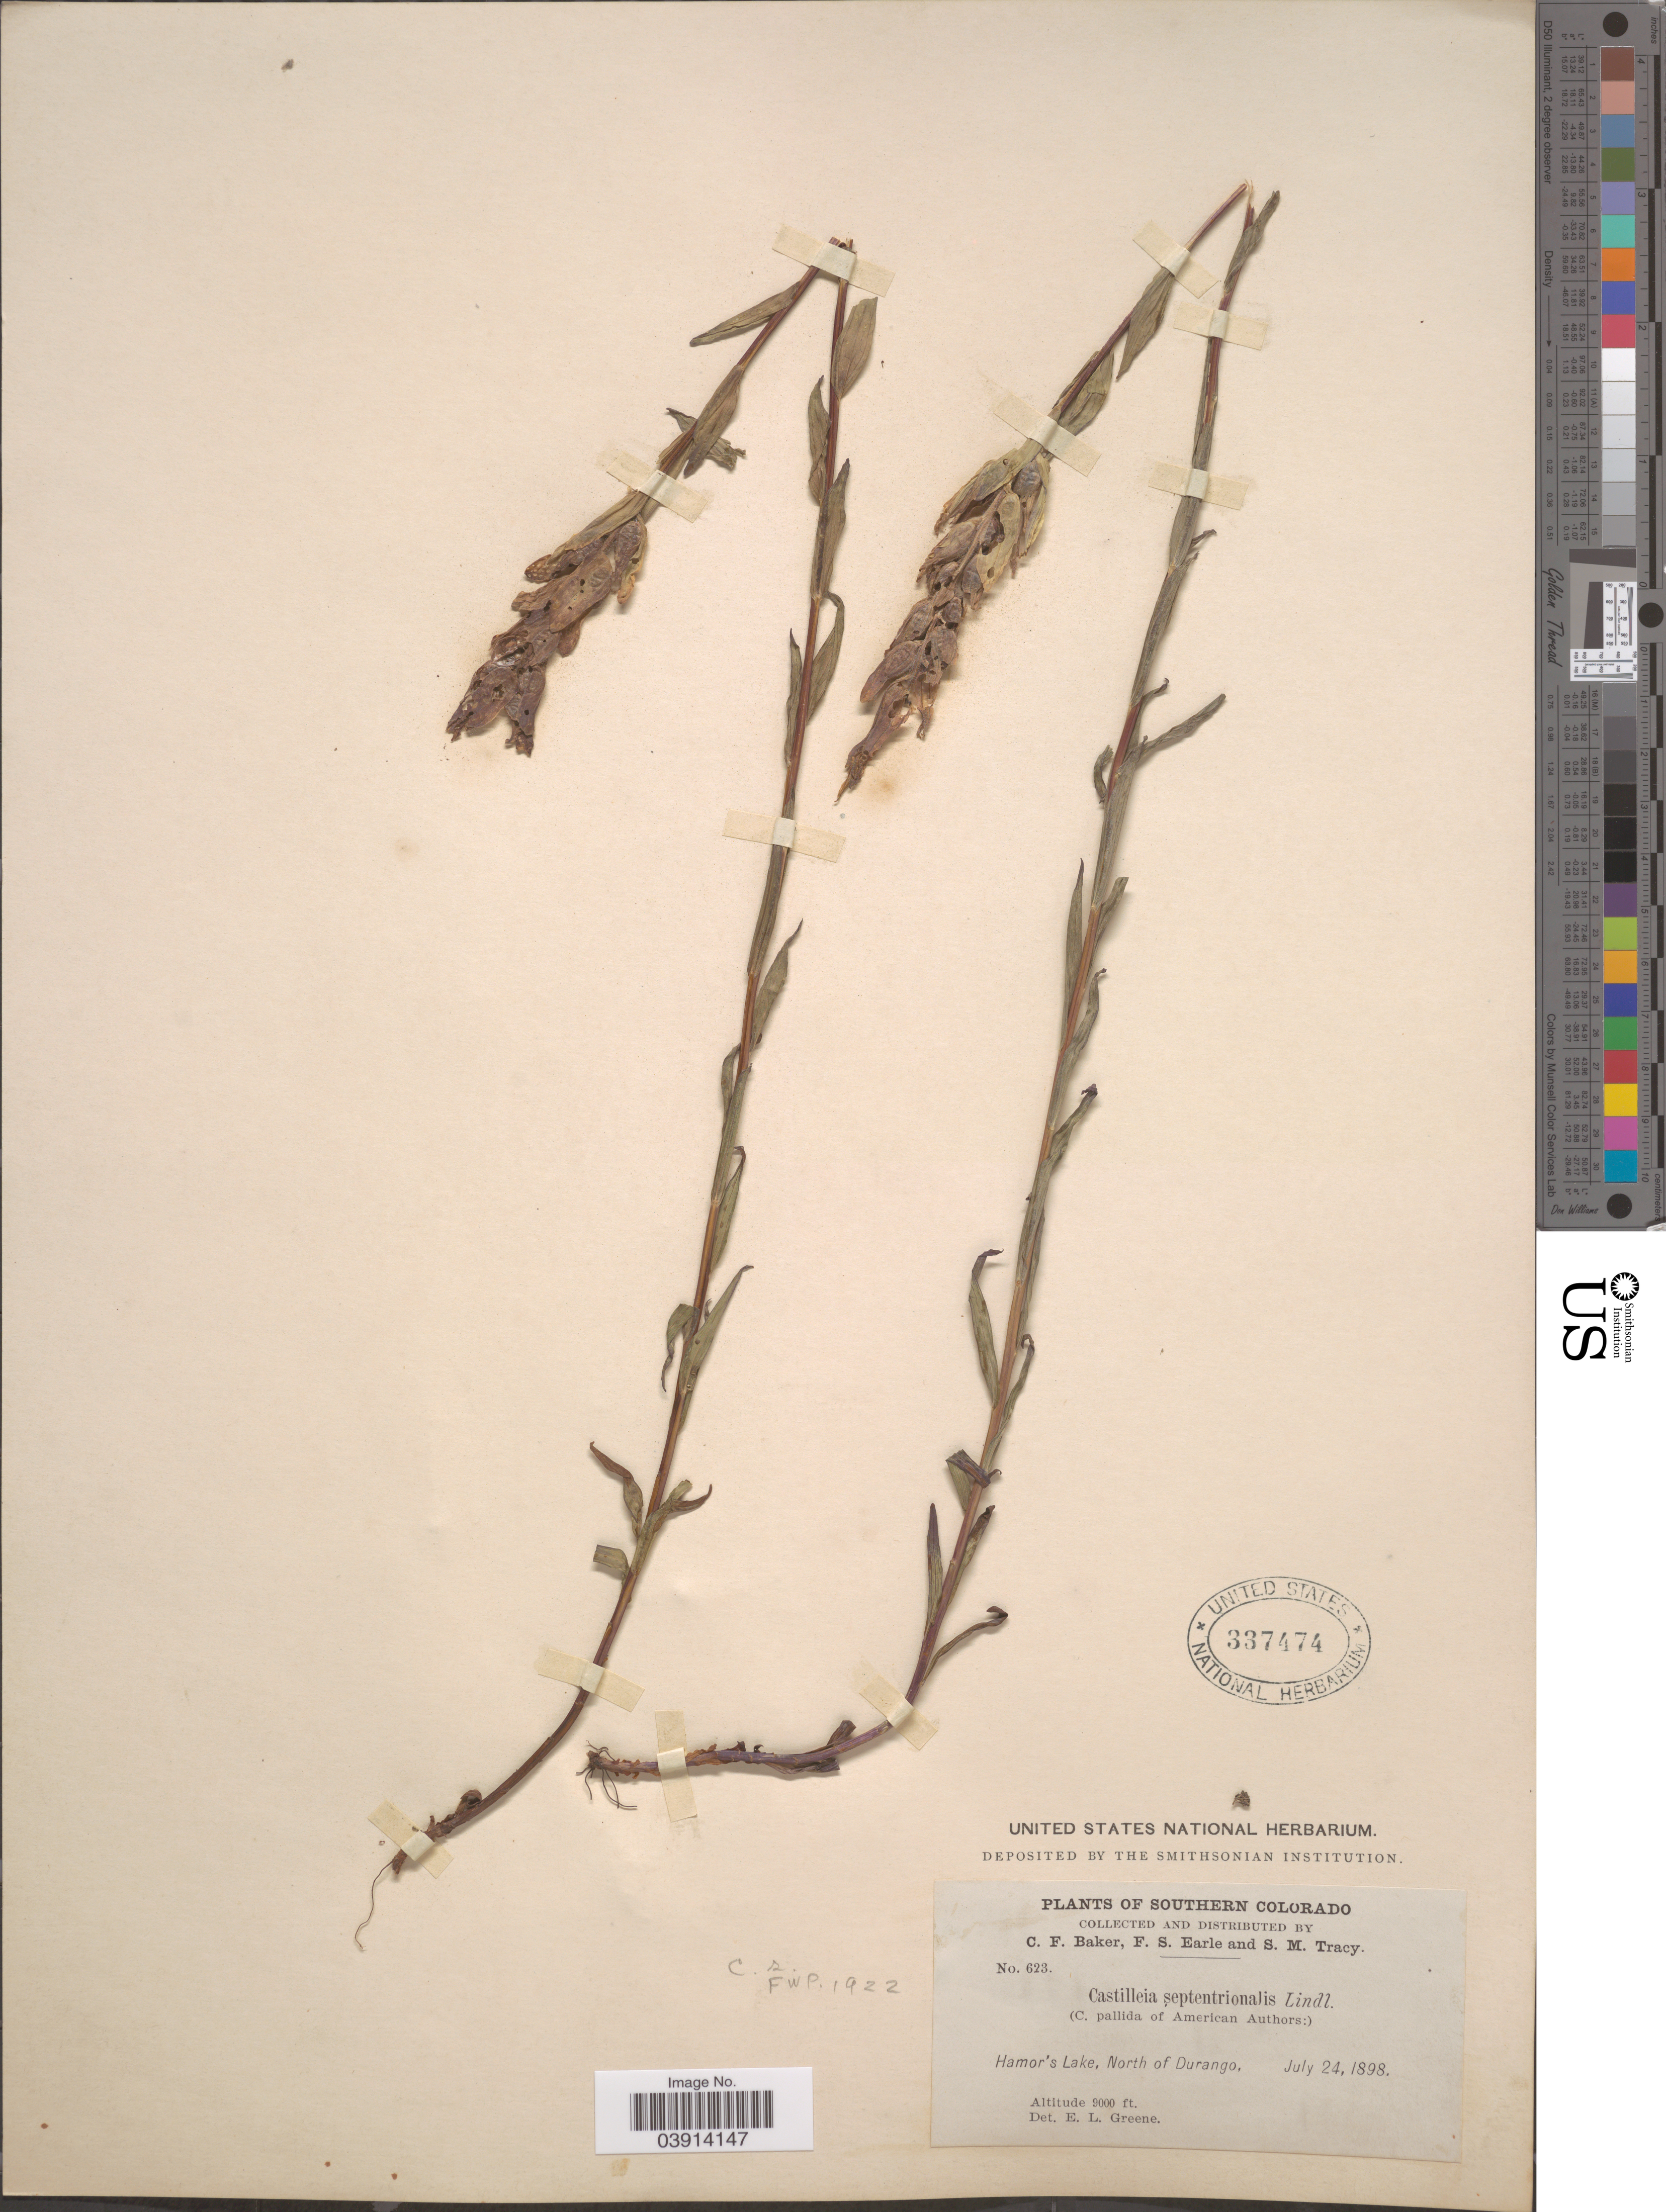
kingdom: Plantae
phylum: Tracheophyta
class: Magnoliopsida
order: Lamiales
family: Orobanchaceae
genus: Castilleja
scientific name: Castilleja septentrionalis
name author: Lindl.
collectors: C. F. Baker, F. S. Earle & S. M. Tracy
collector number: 623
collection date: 1898-07-24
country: United States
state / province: Colorado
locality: Southern Colorado. Hamor's Lake, North of Durango.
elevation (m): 2743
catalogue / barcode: US 337474